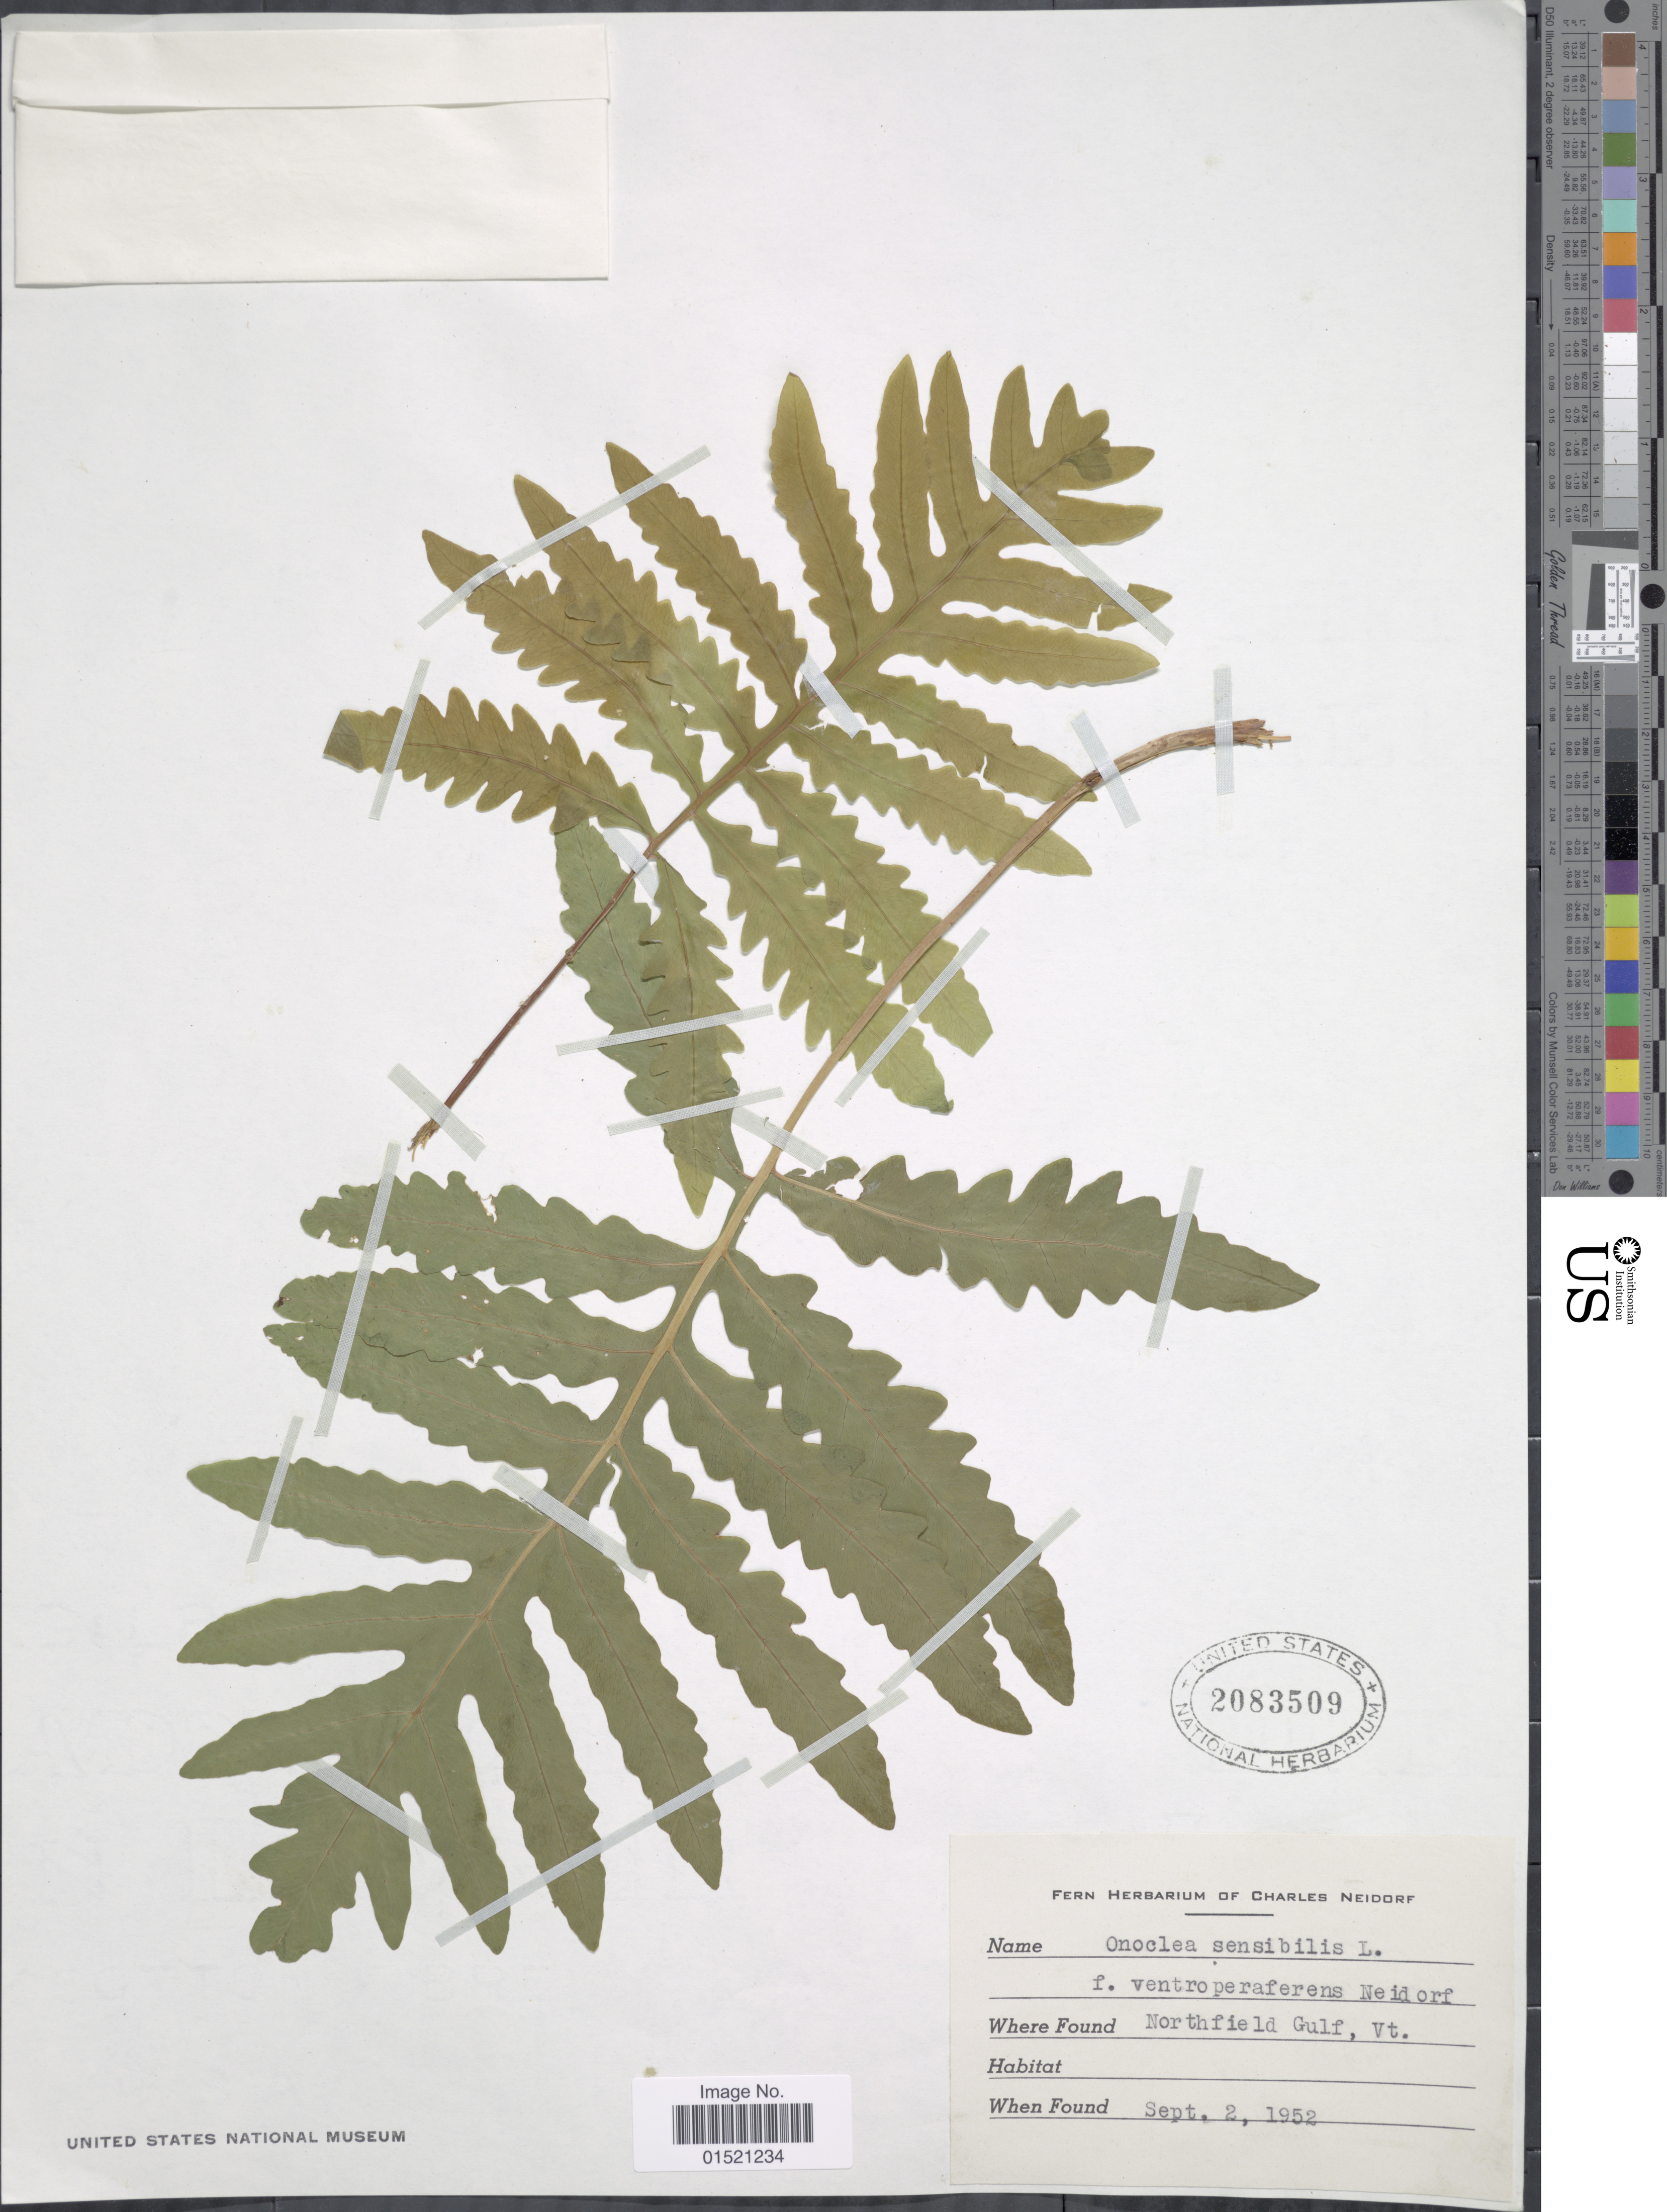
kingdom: Plantae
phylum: Tracheophyta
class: Polypodiopsida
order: Polypodiales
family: Onocleaceae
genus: Onoclea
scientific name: Onoclea sensibilis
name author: L.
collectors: ex herb. Charles Neidorf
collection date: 1952-09-02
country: United States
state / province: Vermont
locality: Northfield Gulf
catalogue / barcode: US 2083509